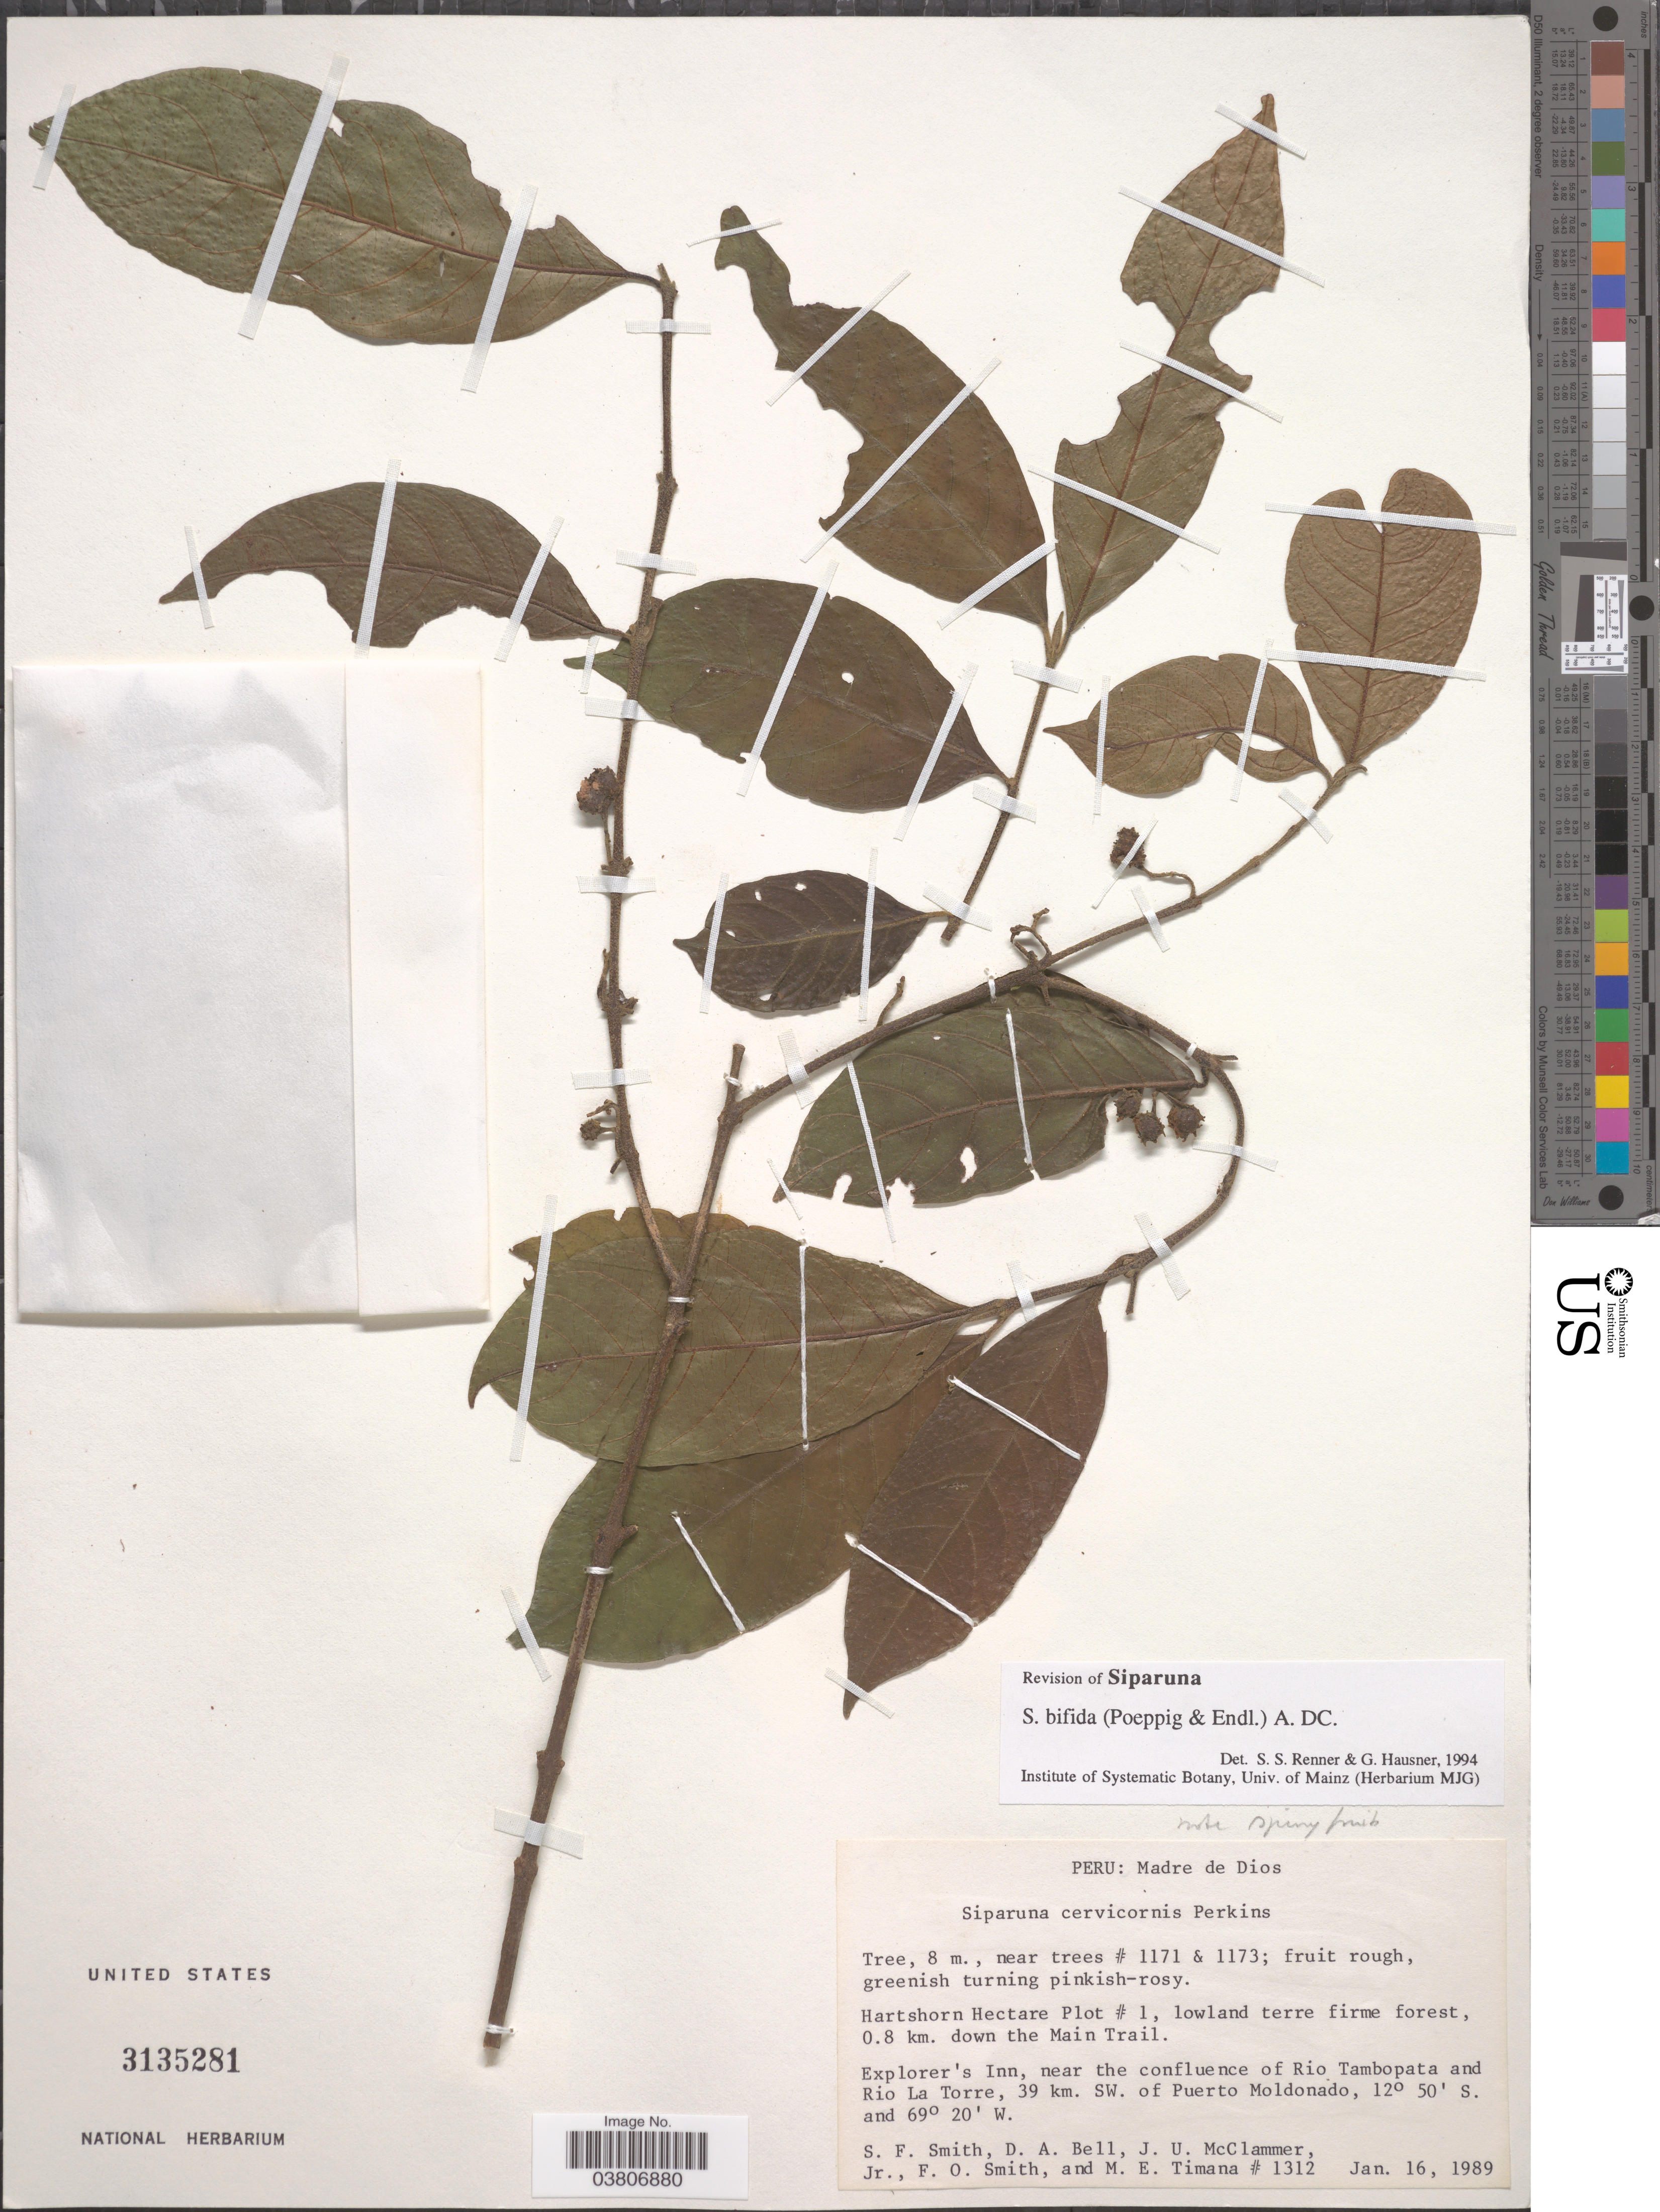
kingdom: Plantae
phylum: Tracheophyta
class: Magnoliopsida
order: Laurales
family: Siparunaceae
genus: Siparuna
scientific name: Siparuna bifida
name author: (Poepp. & Endl.) A. DC.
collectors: S.F. Smith, D. A. Bell, J. McClammer Jr. & F. Smith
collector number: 1312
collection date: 1989-01-16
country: Peru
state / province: Madre de Dios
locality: Hartshorn Hectare Plot # 1, lowland terre firme forest, 0.8 km. down the Main Trail. Explorer's Inn, near the confluence of Rio Tambopata and Rio La Torre, 39 km. SW. of Puerto Moldonado.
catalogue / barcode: US 3135281